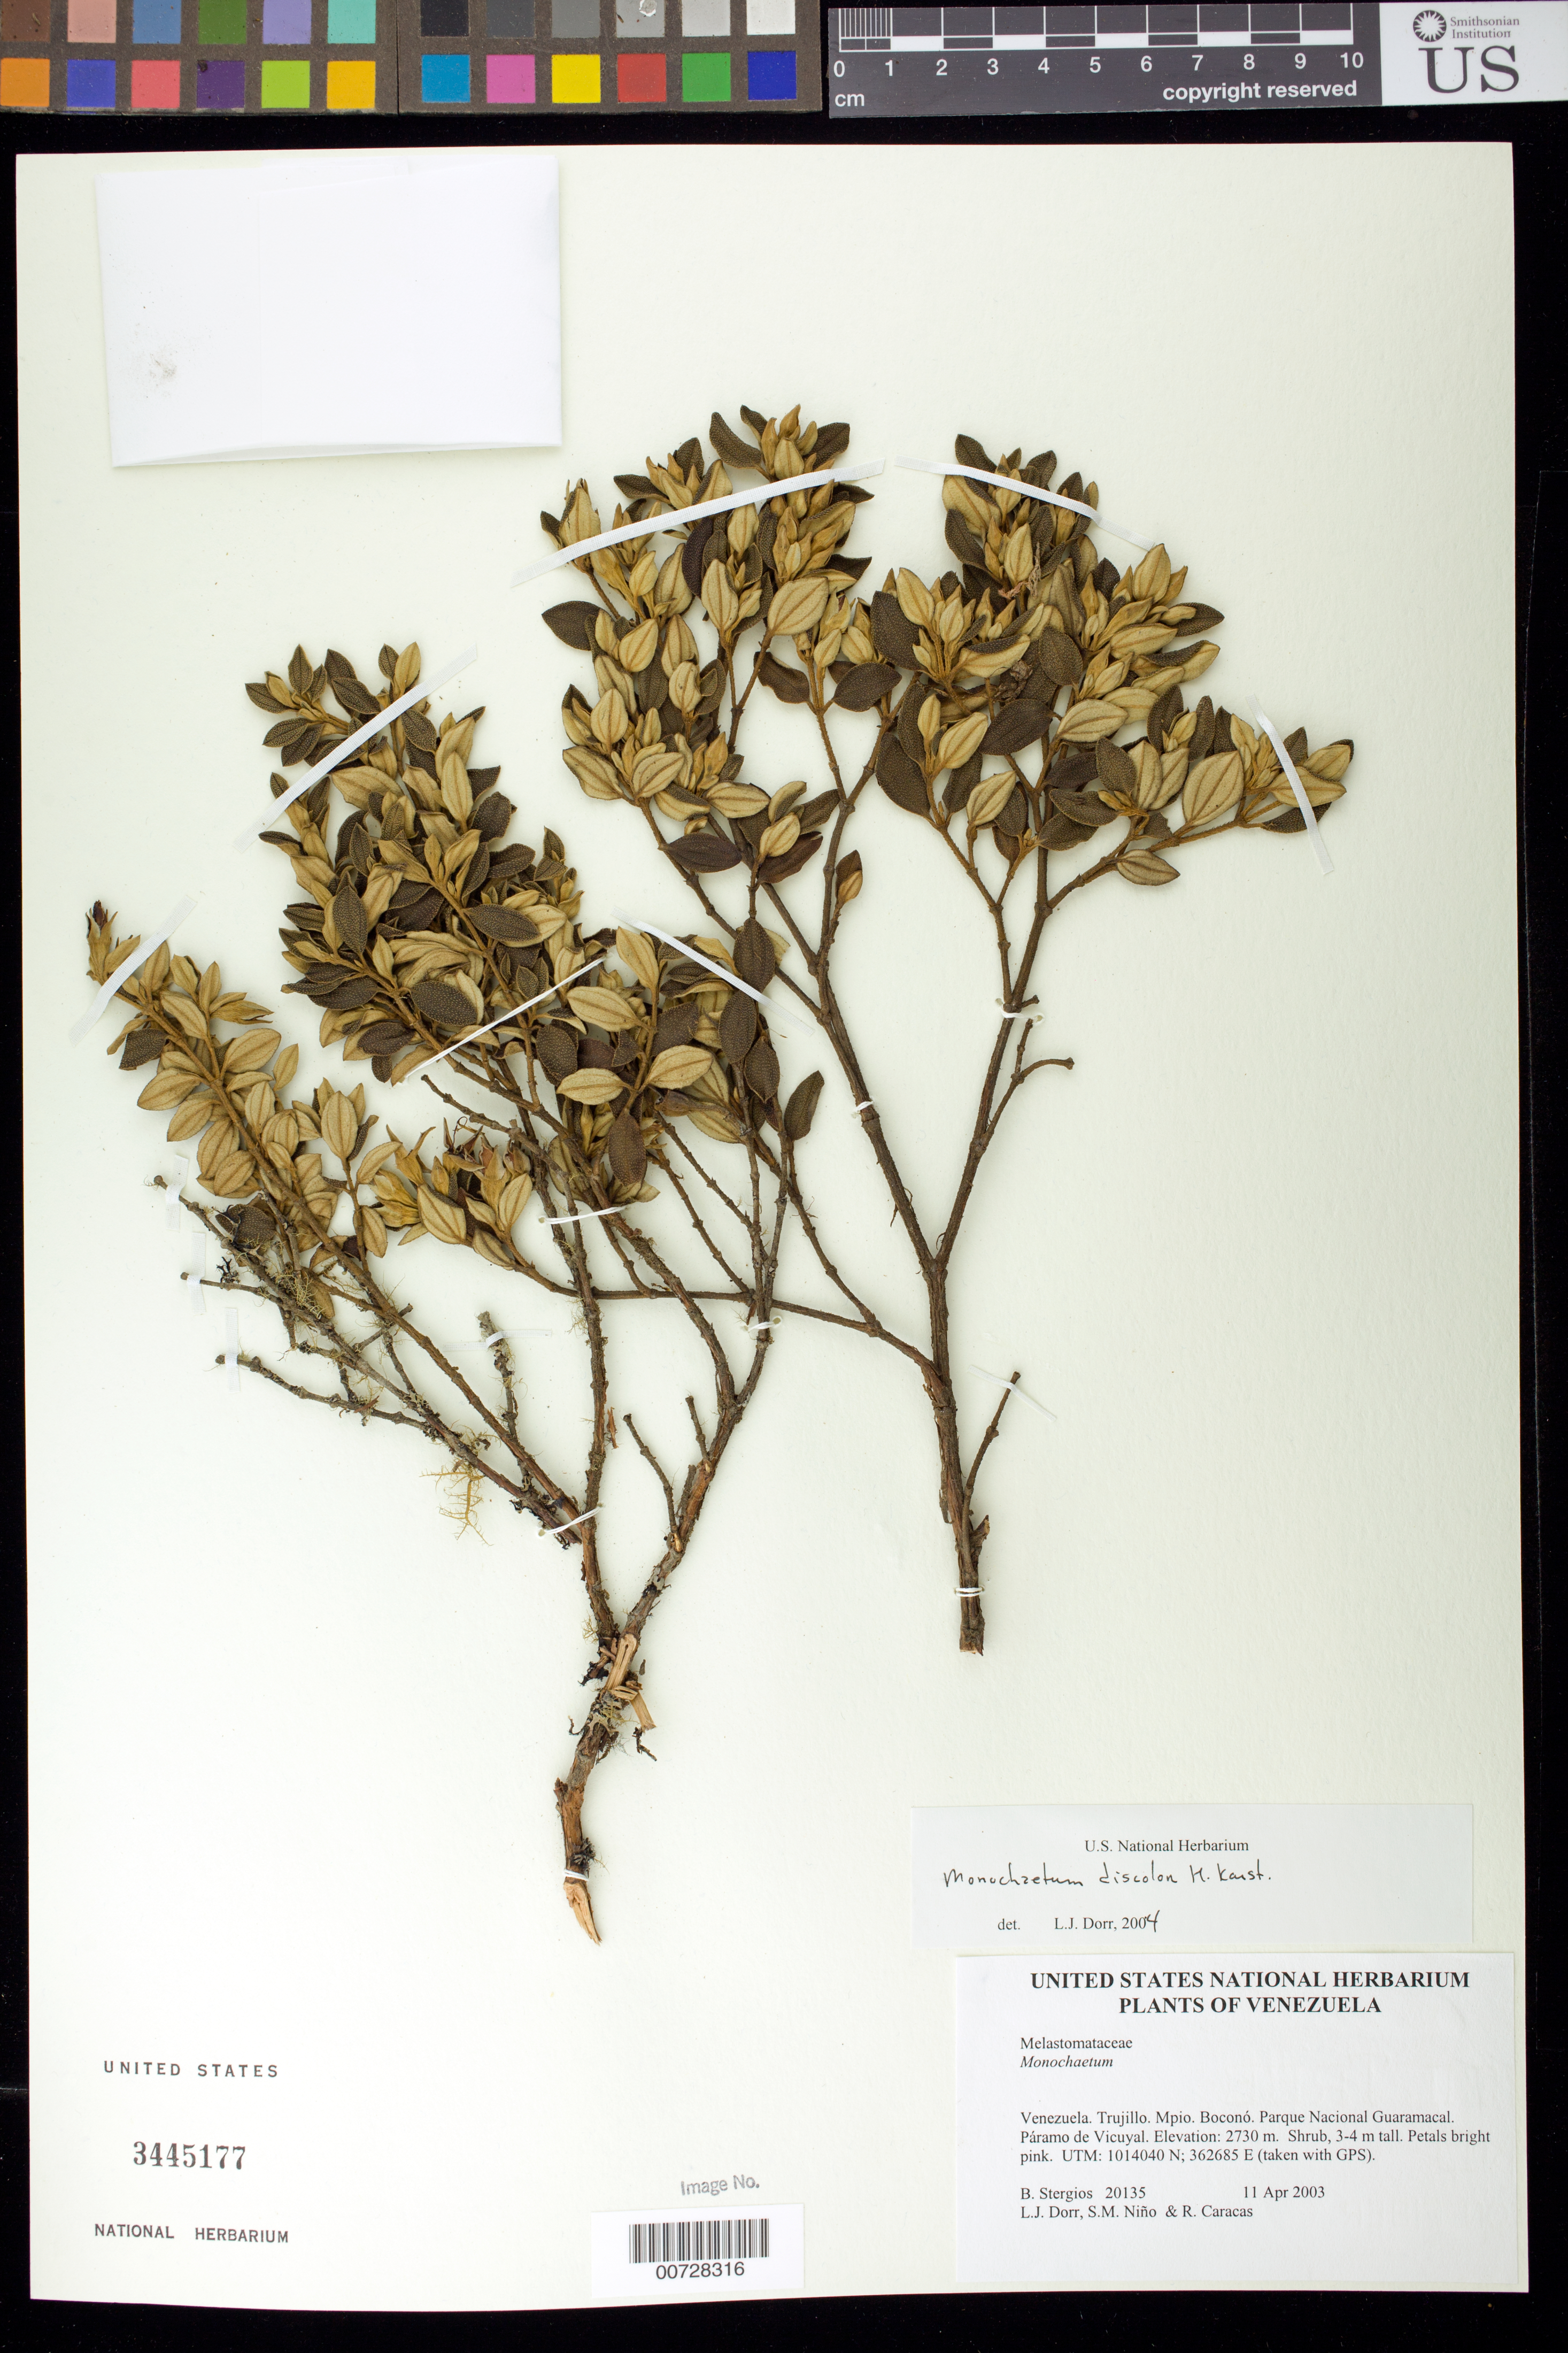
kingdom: Plantae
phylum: Tracheophyta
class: Magnoliopsida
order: Myrtales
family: Melastomataceae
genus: Monochaetum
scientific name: Monochaetum discolor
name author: (Triana) H. Karst.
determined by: Dorr, L. J., (BOT), Smithsonian Institution - National Museum of Natural History (UNITED STATES)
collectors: B. G. Stergios, L. J. Dorr, S. M. Niño & R. Caracas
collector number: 20135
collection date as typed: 11 Apr 2003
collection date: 2003-04-11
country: Venezuela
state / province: Trujillo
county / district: Boconó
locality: Parque Nacional Guaramacal. Páramo de Vicuyal.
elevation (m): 2730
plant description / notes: CAS, F, NY, PORT, US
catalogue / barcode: US 3445177